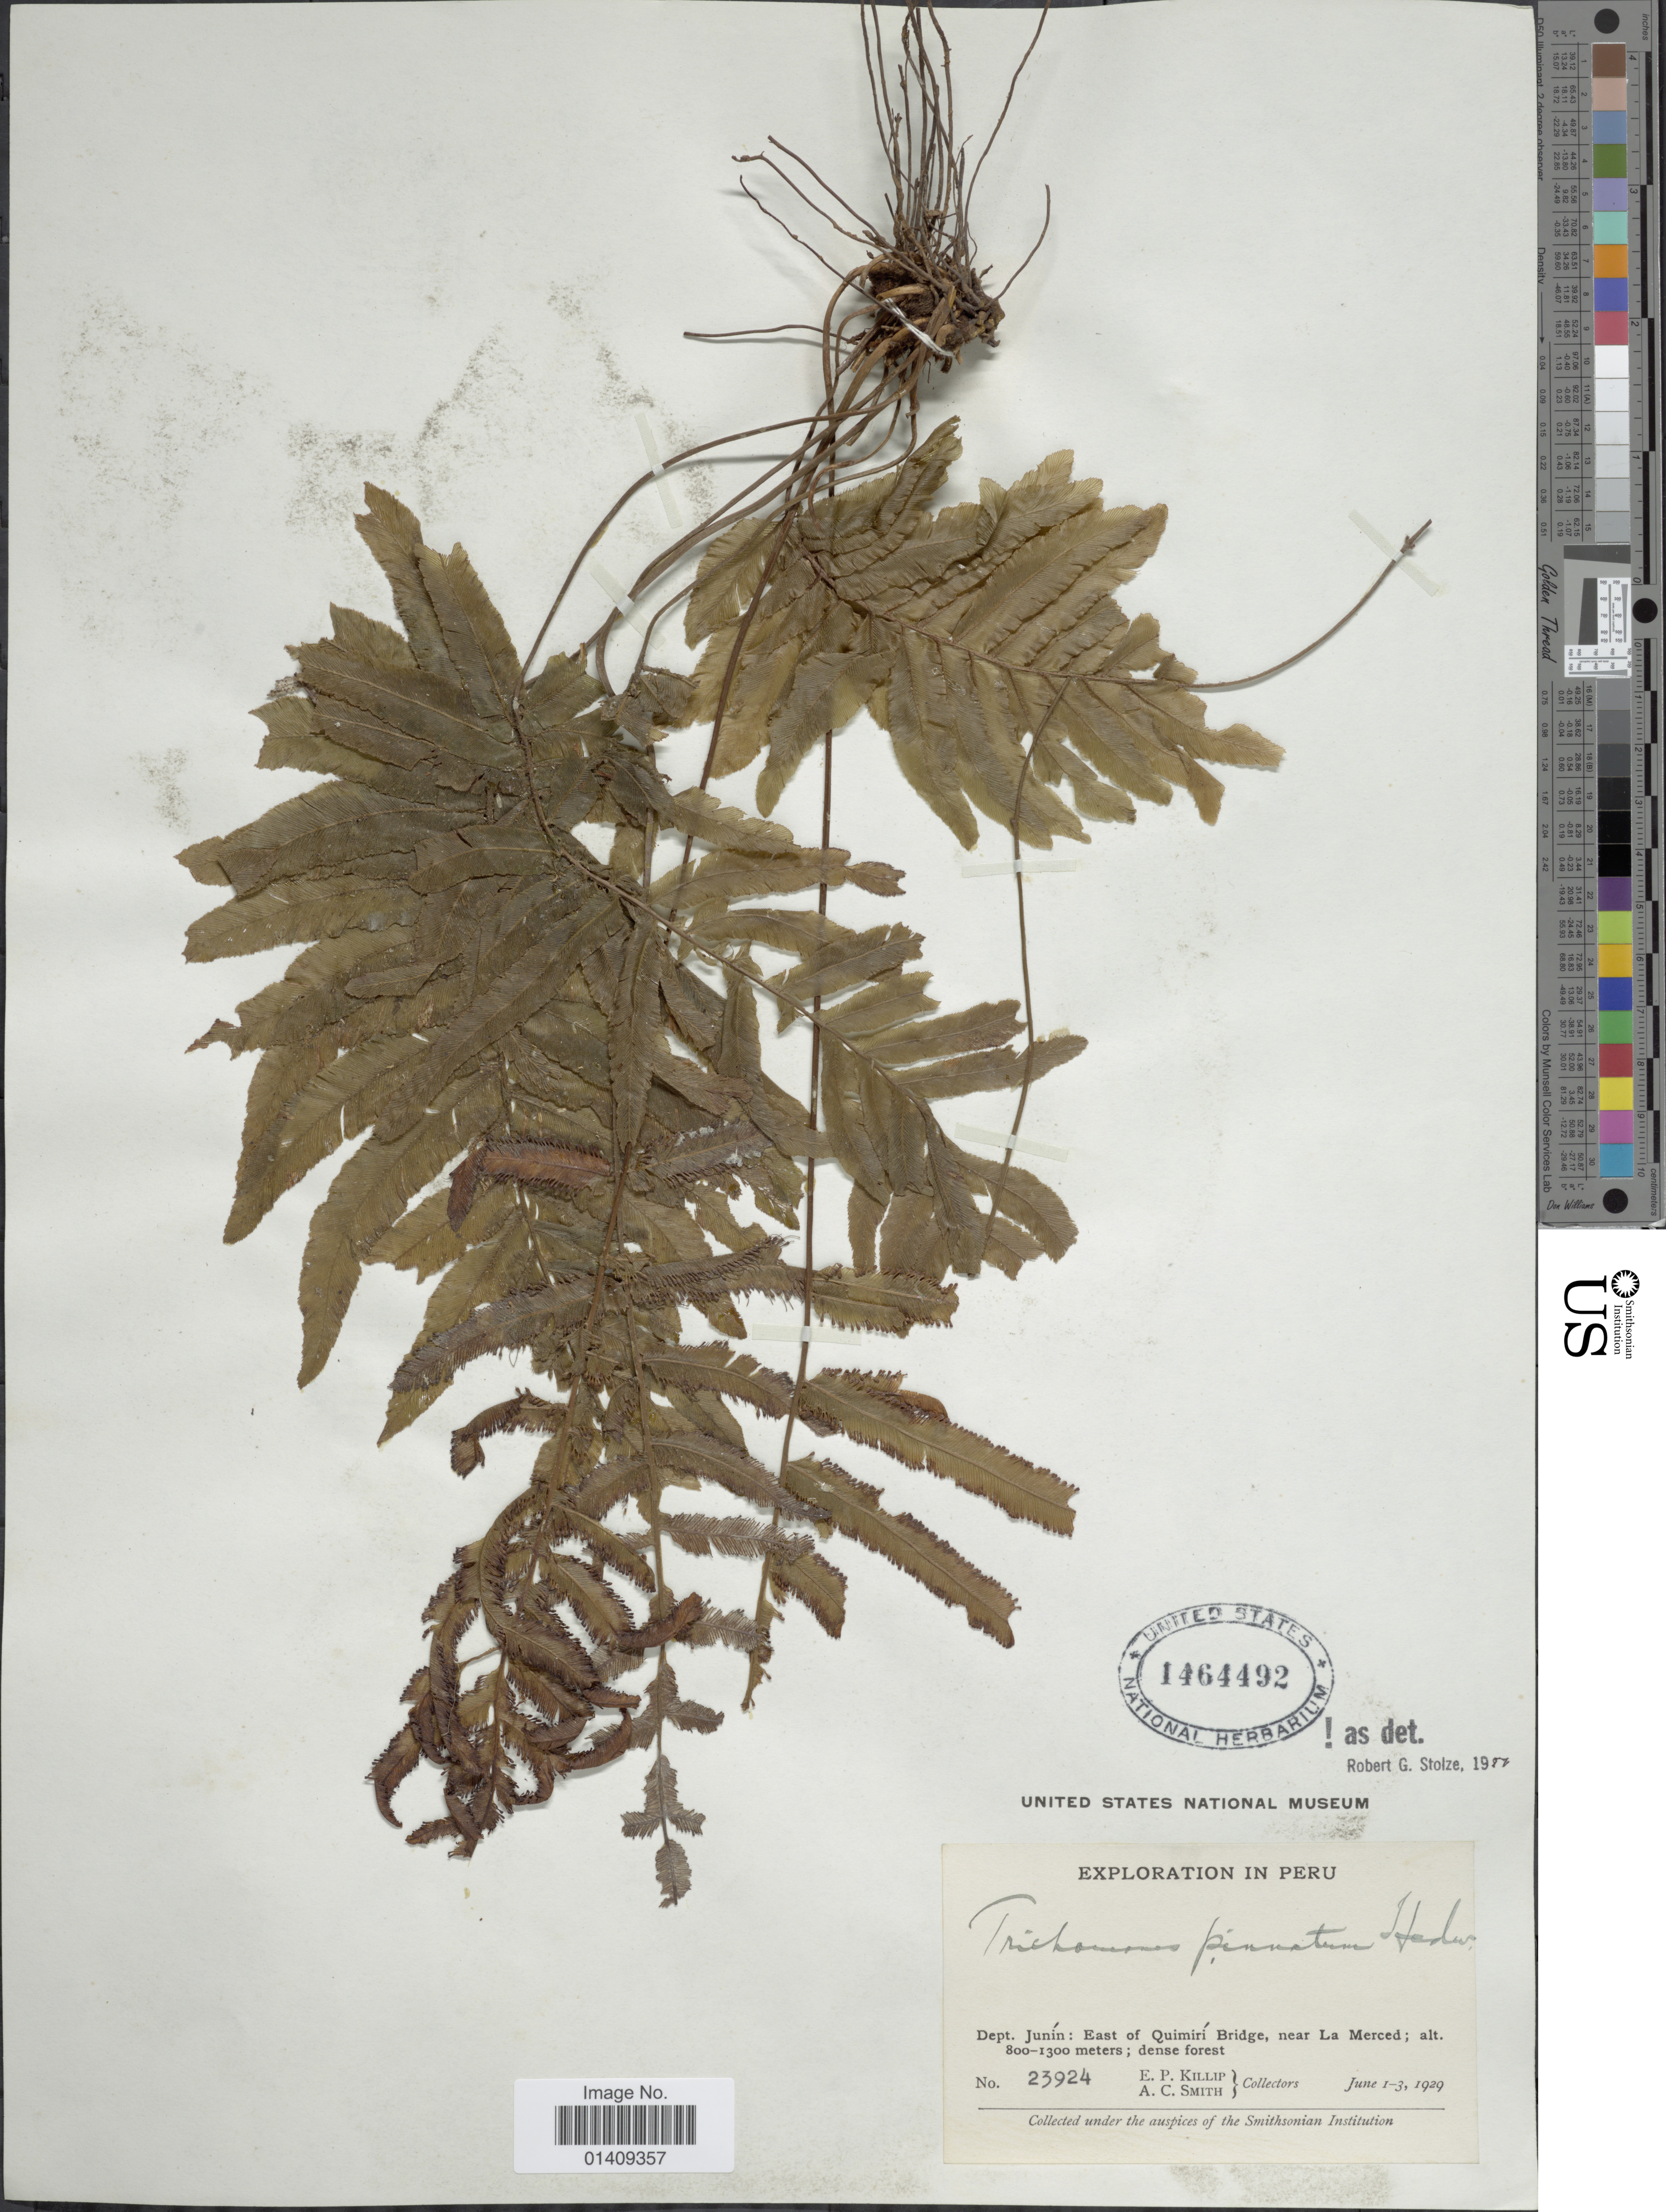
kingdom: Plantae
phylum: Tracheophyta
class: Polypodiopsida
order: Hymenophyllales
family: Hymenophyllaceae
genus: Trichomanes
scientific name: Trichomanes pinnatum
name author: Hedw.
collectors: E. P. Killip & A. C. Smith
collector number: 23924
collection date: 1929-06-01/1929-06-03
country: Peru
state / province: Junín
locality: Dept. Junin: east of Quimiri bridge, near La Merced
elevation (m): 800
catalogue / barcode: US 1464492